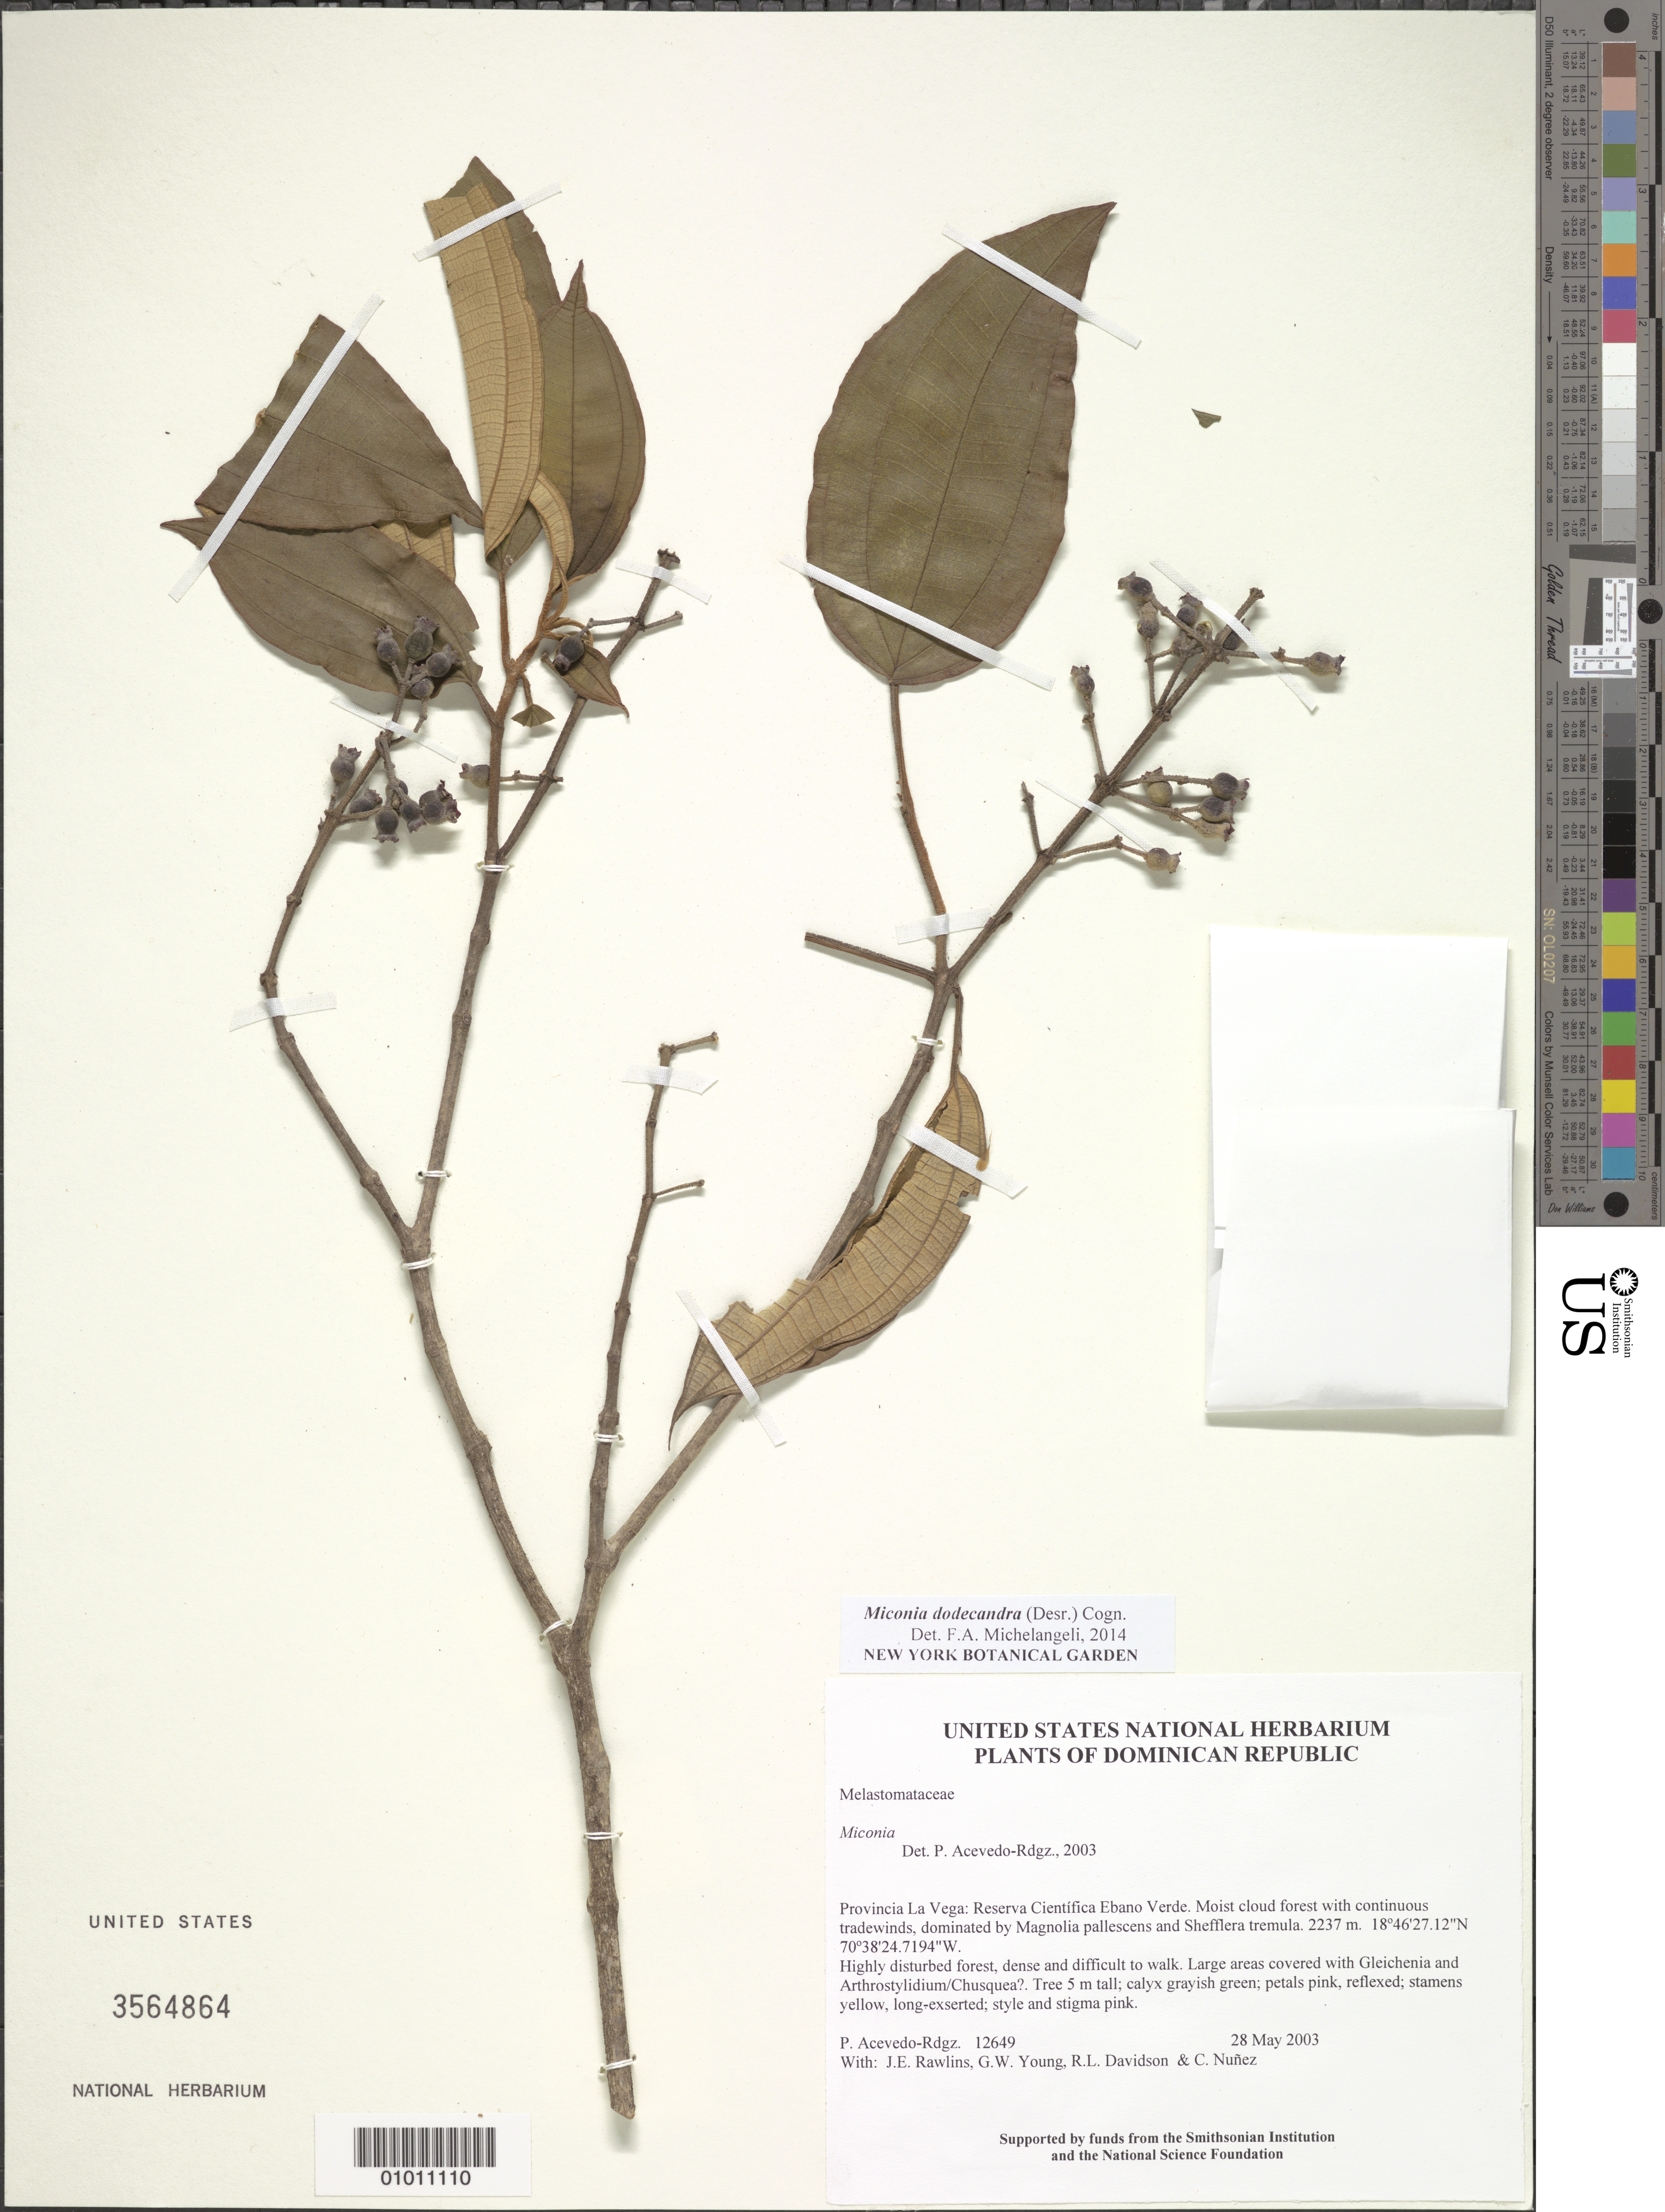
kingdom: Plantae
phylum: Tracheophyta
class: Magnoliopsida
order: Myrtales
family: Melastomataceae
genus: Miconia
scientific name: Miconia dodecandra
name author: Cogn.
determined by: Michelangeli, F. A.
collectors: P. Acevedo-Rodr., J. Rawlins, G. Young, R. Davidson & C. Nunez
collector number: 12649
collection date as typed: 28 May 2003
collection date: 2003-05-28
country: Dominican Republic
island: Hispaniola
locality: Provincia La Vega: Reserva Científica Ebano Verde. Moist cloud forest with continuous tradewinds, dominated by Magnolia pallescens and Shefflera tremula.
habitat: Highly disturbed forest, dense and difficult to walk. Large areas covered with Gleichenia and Arthrostylidium/Chusquea?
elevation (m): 2237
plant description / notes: JBSD, NY, US, MO, GH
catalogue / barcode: US 3564864